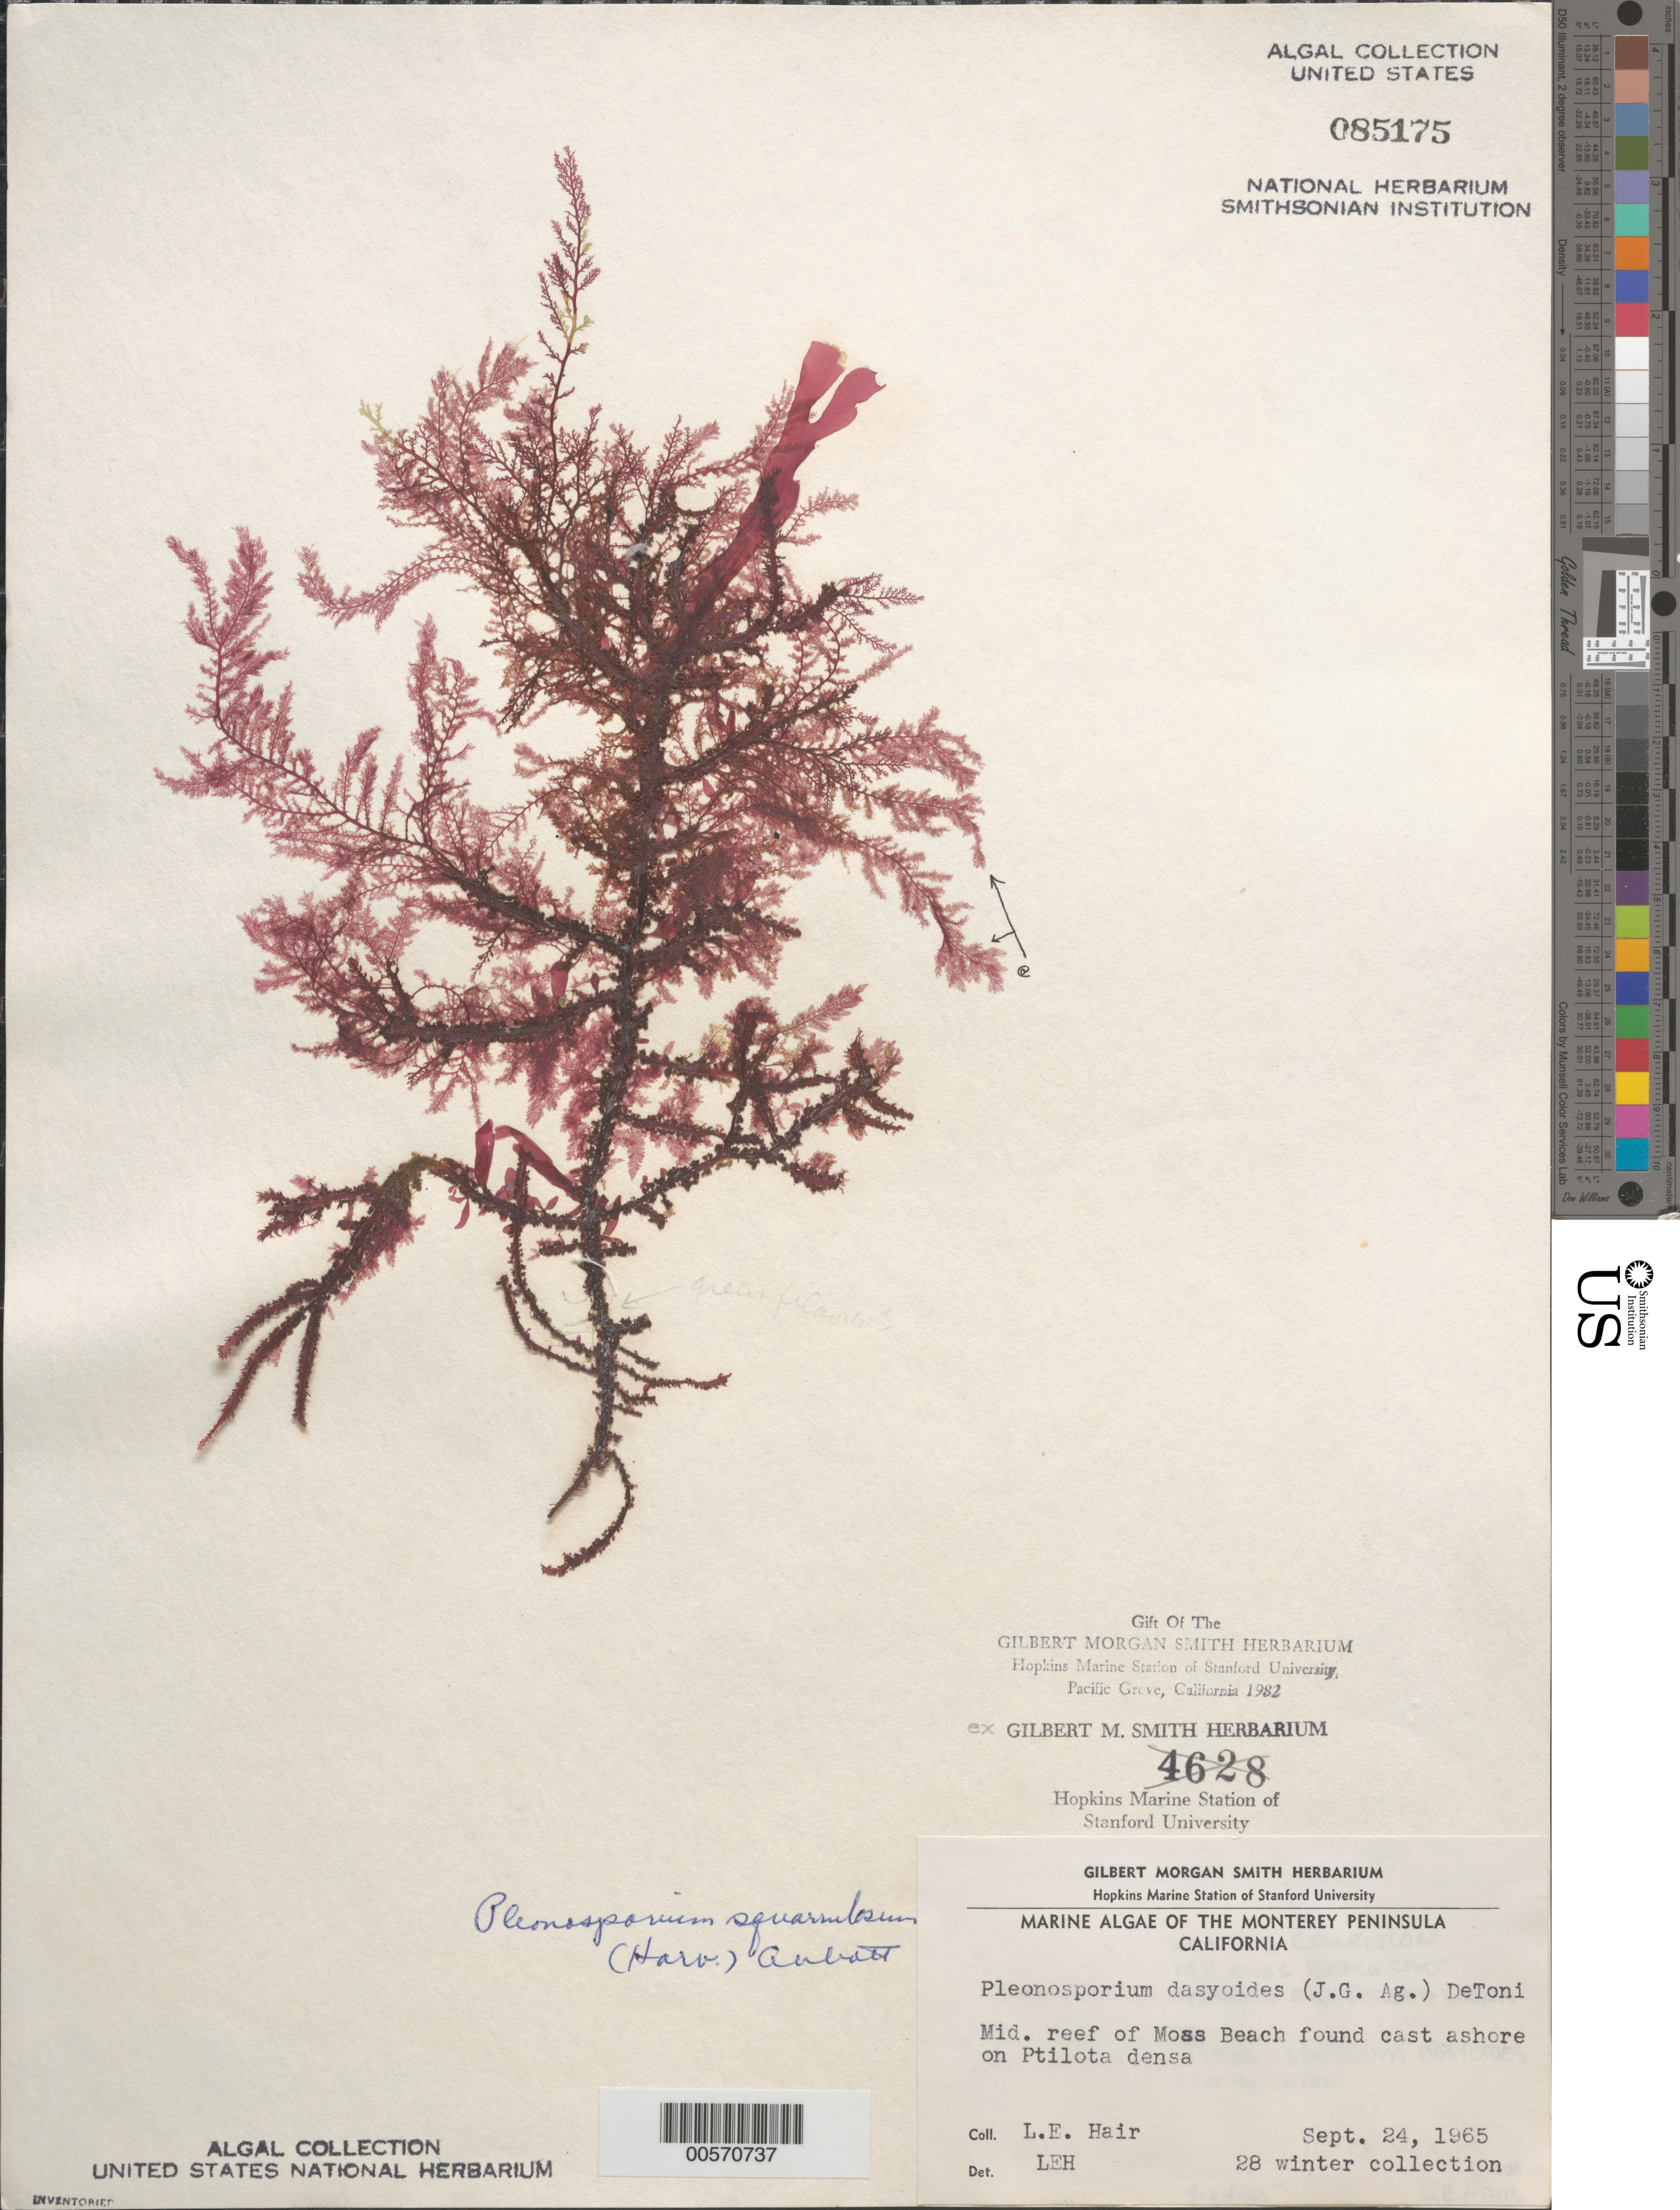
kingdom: Plantae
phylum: Rhodophyta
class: Florideophyceae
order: Ceramiales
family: Wrangeliaceae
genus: Pleonosporium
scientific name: Pleonosporium squarrulosum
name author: (Harv.) I.A. Abbott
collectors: L. Hair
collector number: Leh 28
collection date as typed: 24 Sep 1965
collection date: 1965-09-24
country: United States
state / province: California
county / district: Monterey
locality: Middle Reef of Moss Beach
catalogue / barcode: US 85175